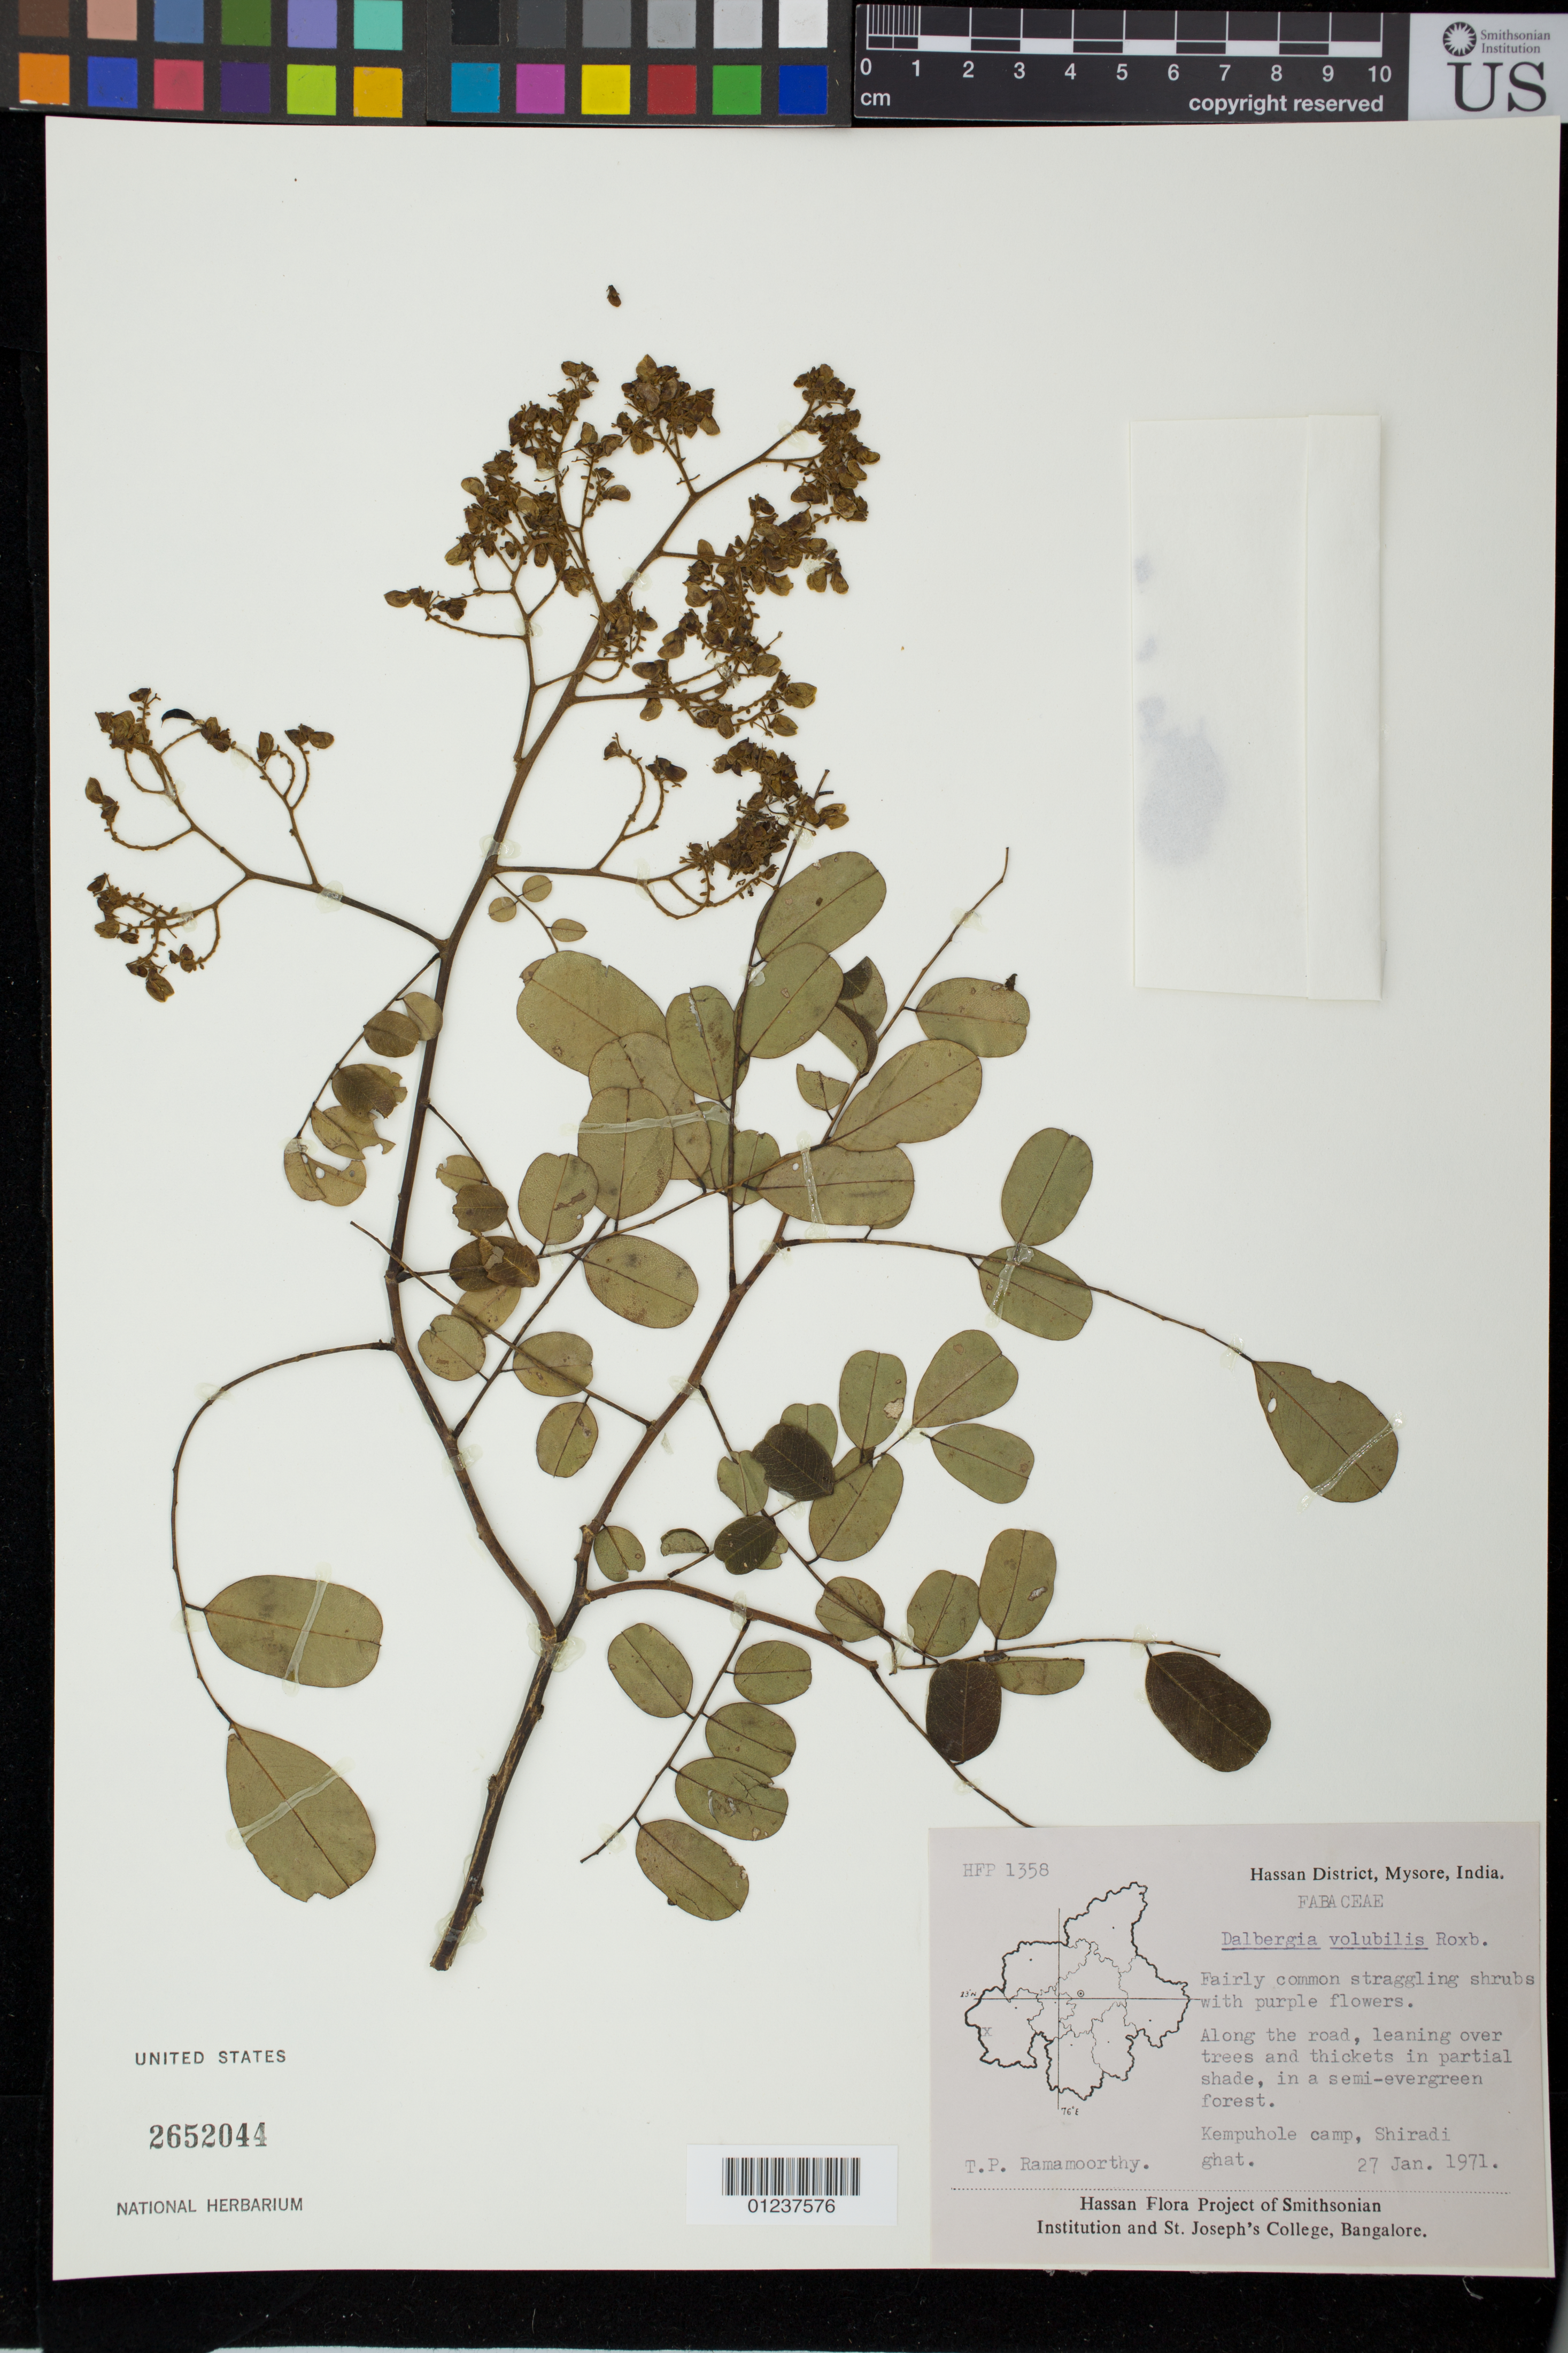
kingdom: Plantae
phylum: Tracheophyta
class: Magnoliopsida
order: Fabales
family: Fabaceae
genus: Dalbergia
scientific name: Dalbergia volubilis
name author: Roxb.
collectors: T. P. Ramamoorthy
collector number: HFP 1358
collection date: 1971-01-27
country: India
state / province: Karnataka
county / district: Mysore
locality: Hassan district. Kempuhole camp, Shiradi ghat. Along the road, leaning over trees and thickets in partial shade, in a semi-evergreen forest.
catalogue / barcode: US 2652044